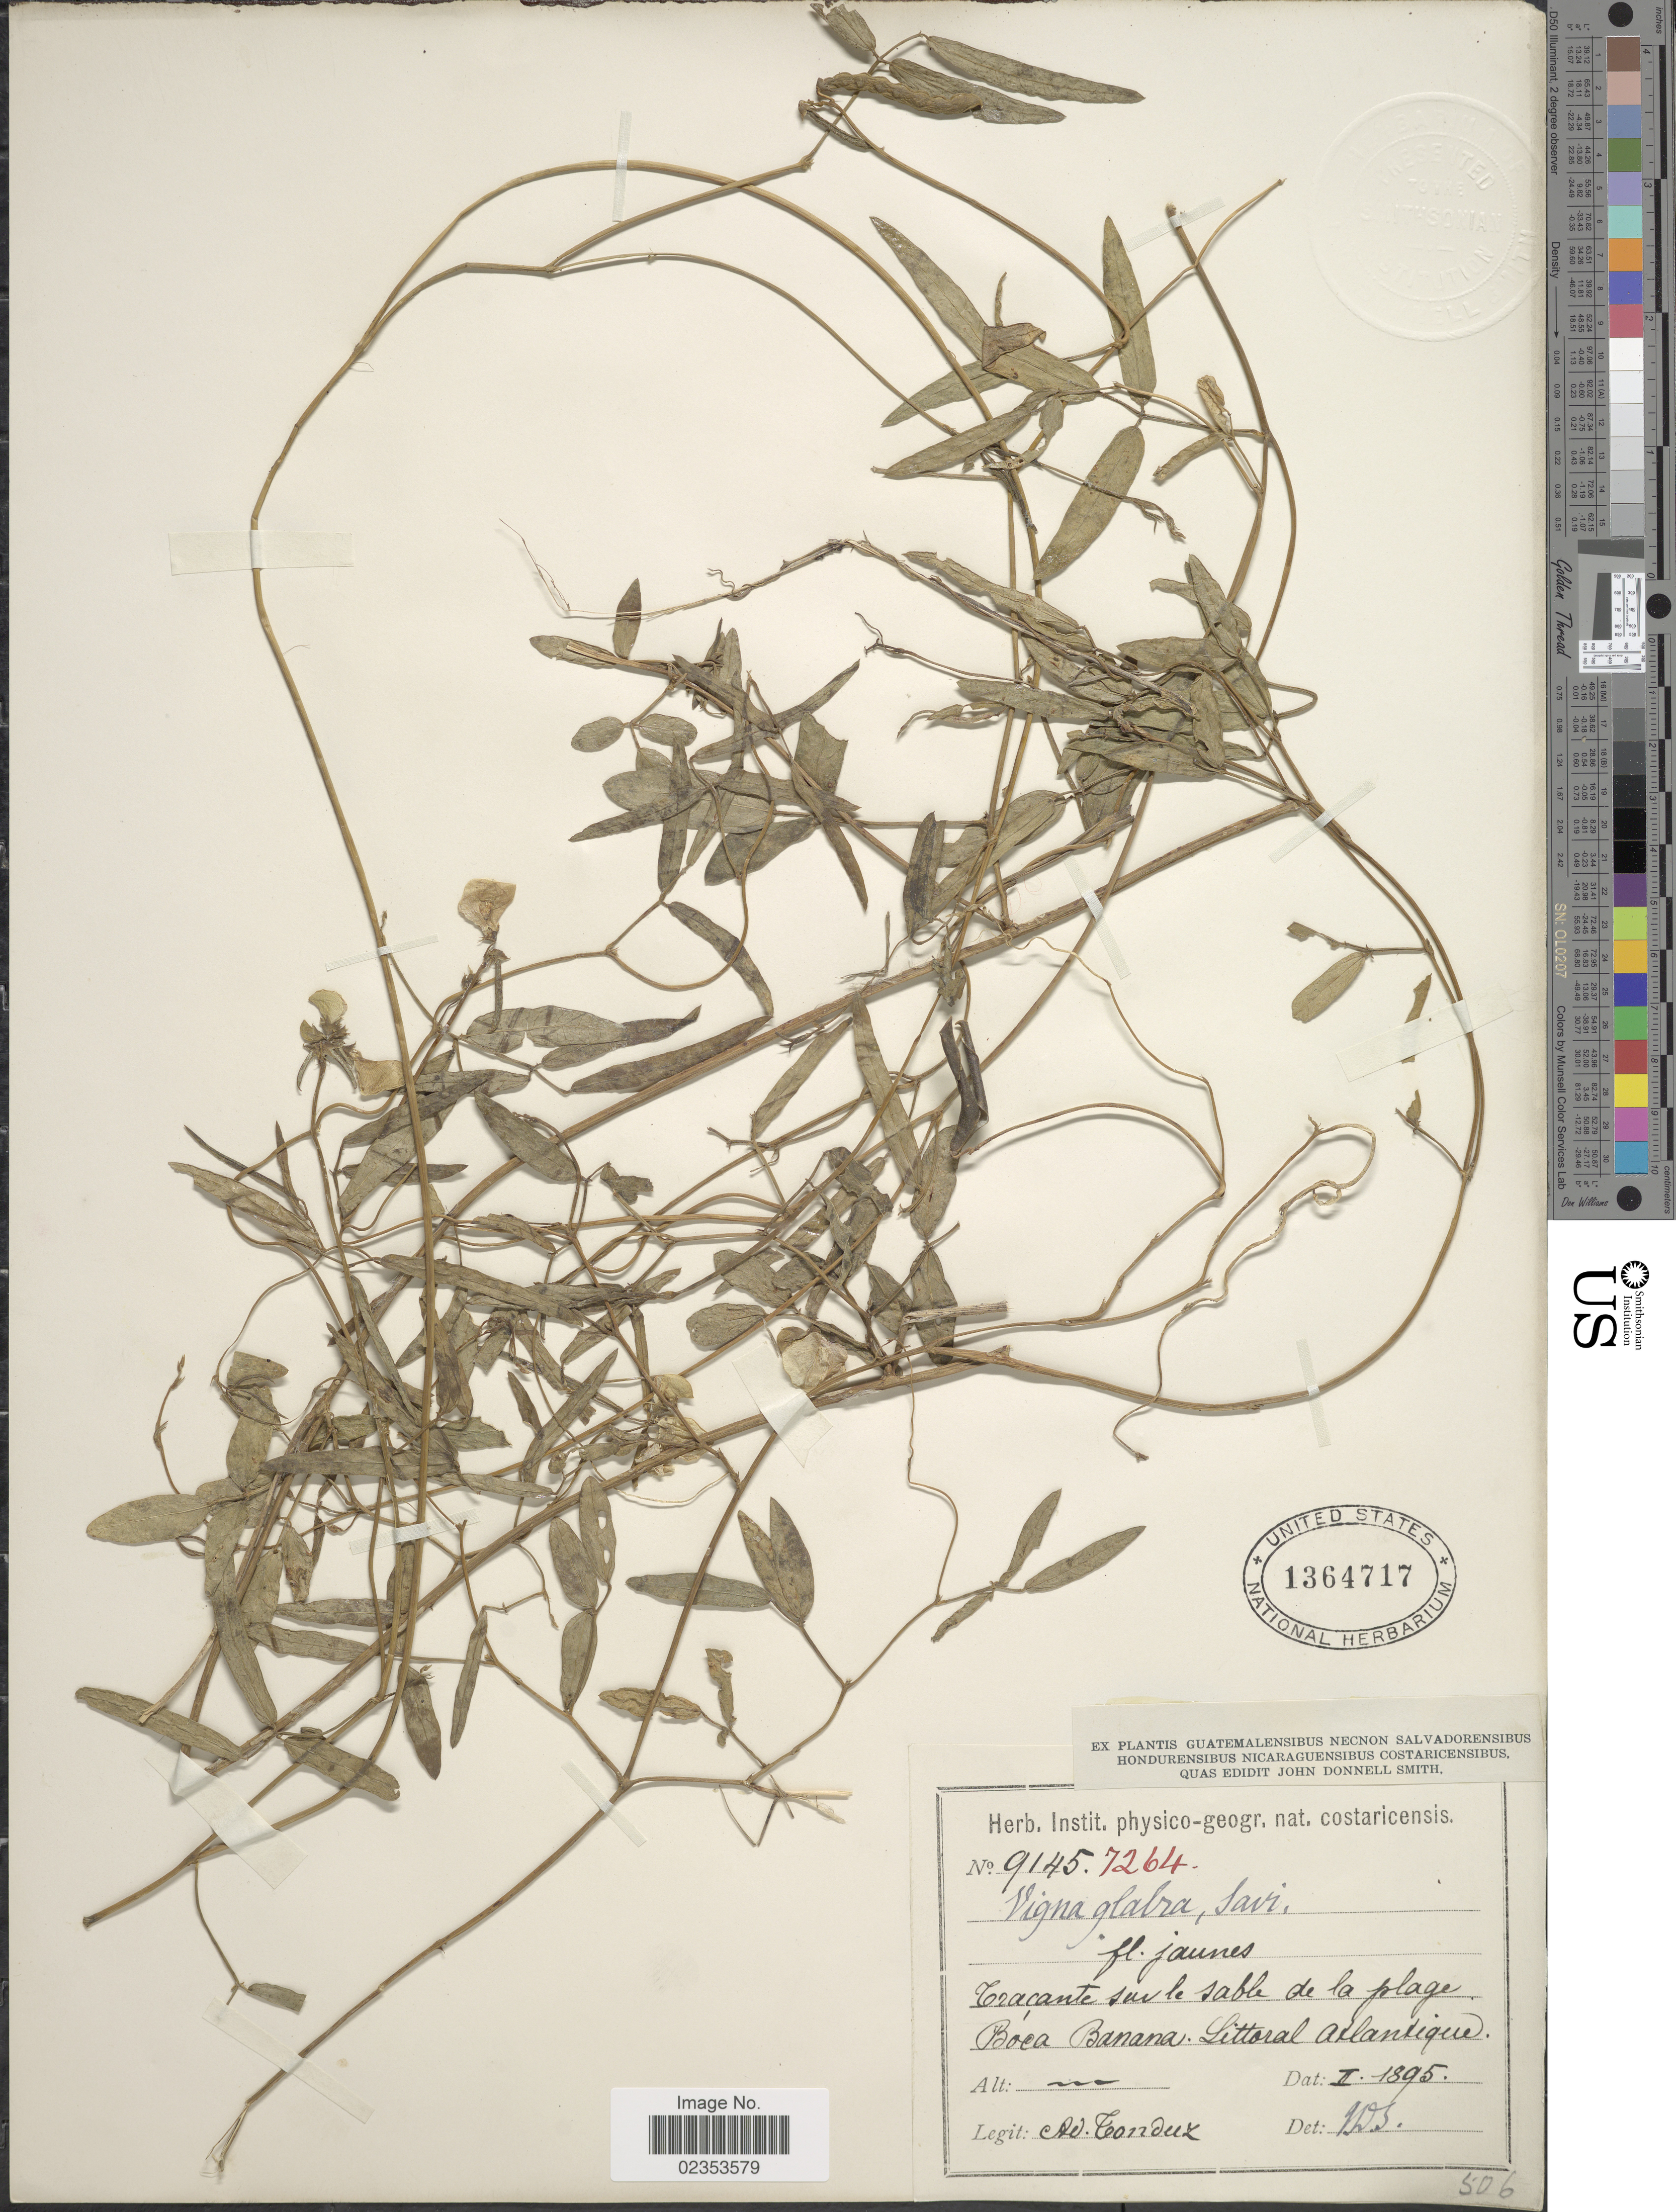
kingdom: Plantae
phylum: Tracheophyta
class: Magnoliopsida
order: Fabales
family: Fabaceae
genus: Vigna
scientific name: Vigna luteola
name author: (Jacq.) Benth.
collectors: A. Tonduz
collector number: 9145/7264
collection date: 1895-02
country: Costa Rica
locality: Traçante sur le sable de la plage, Boca Banana, Littoral Atlantique.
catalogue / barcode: US 1364717